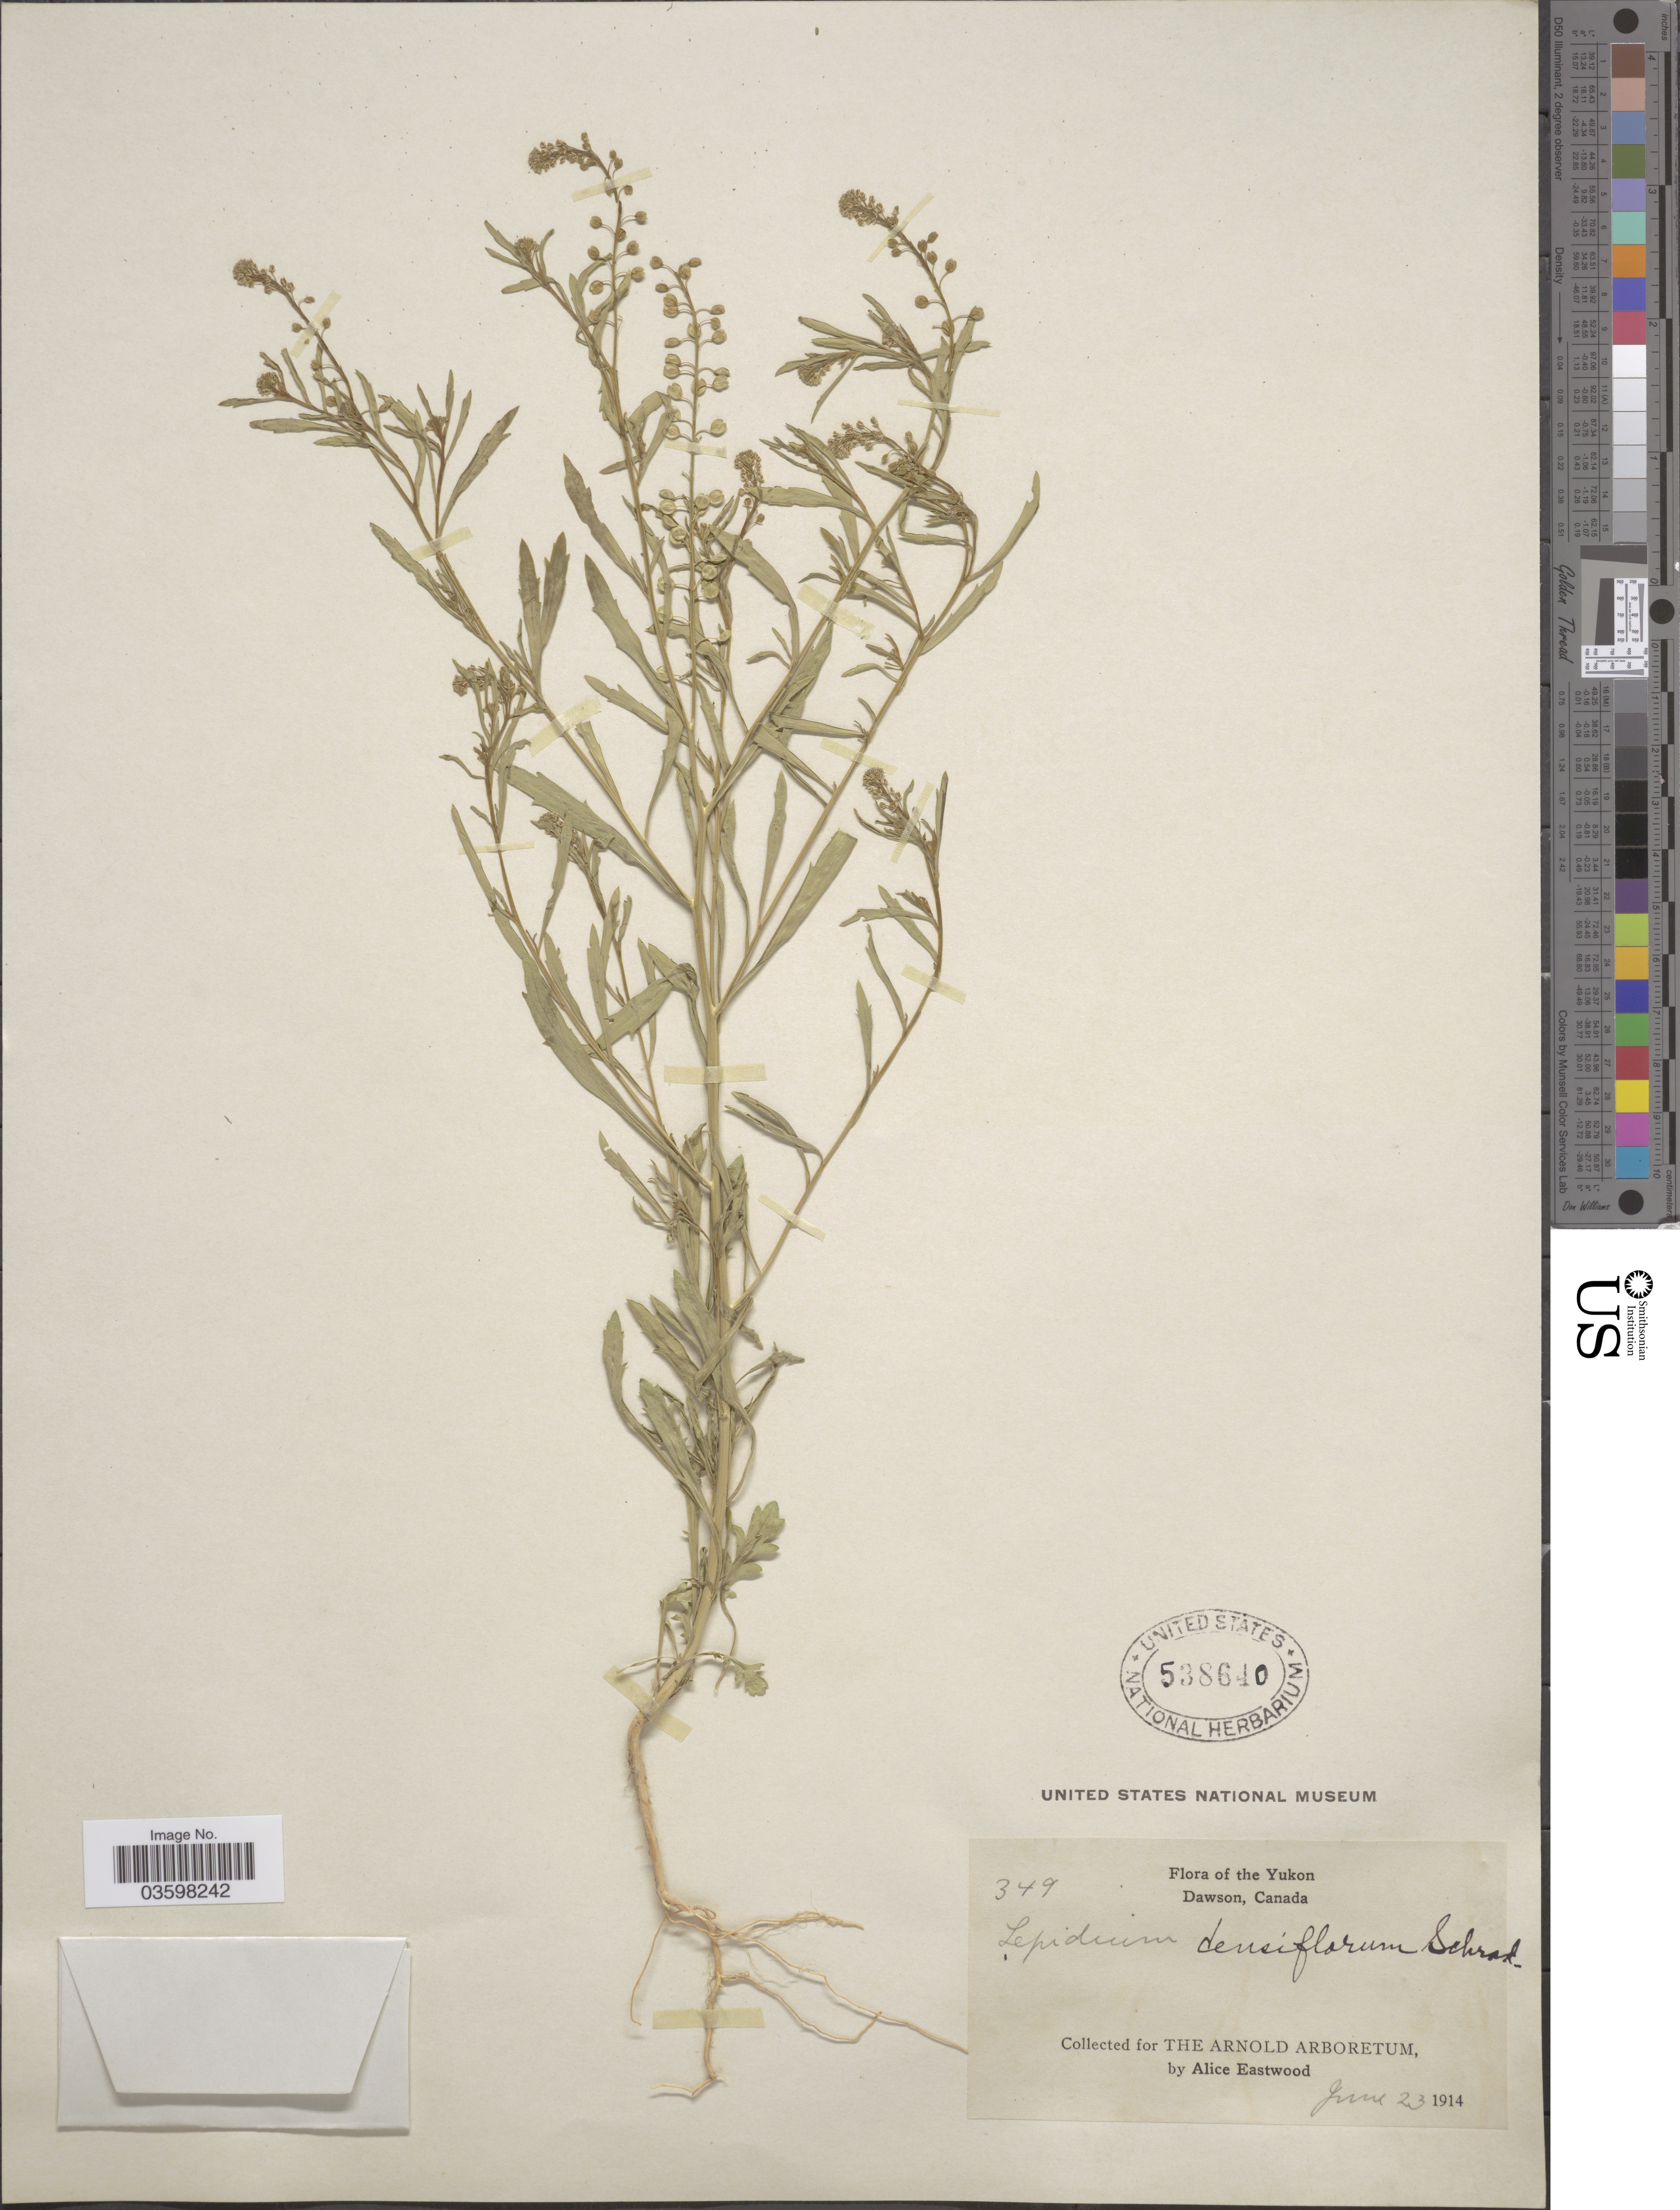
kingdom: Plantae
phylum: Tracheophyta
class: Magnoliopsida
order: Brassicales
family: Brassicaceae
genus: Lepidium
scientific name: Lepidium densiflorum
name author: Schrad.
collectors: A. Eastwood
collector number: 349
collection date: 1914-06-23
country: Canada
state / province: Yukon Territory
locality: Yukon. Dawson.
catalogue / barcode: US 538640